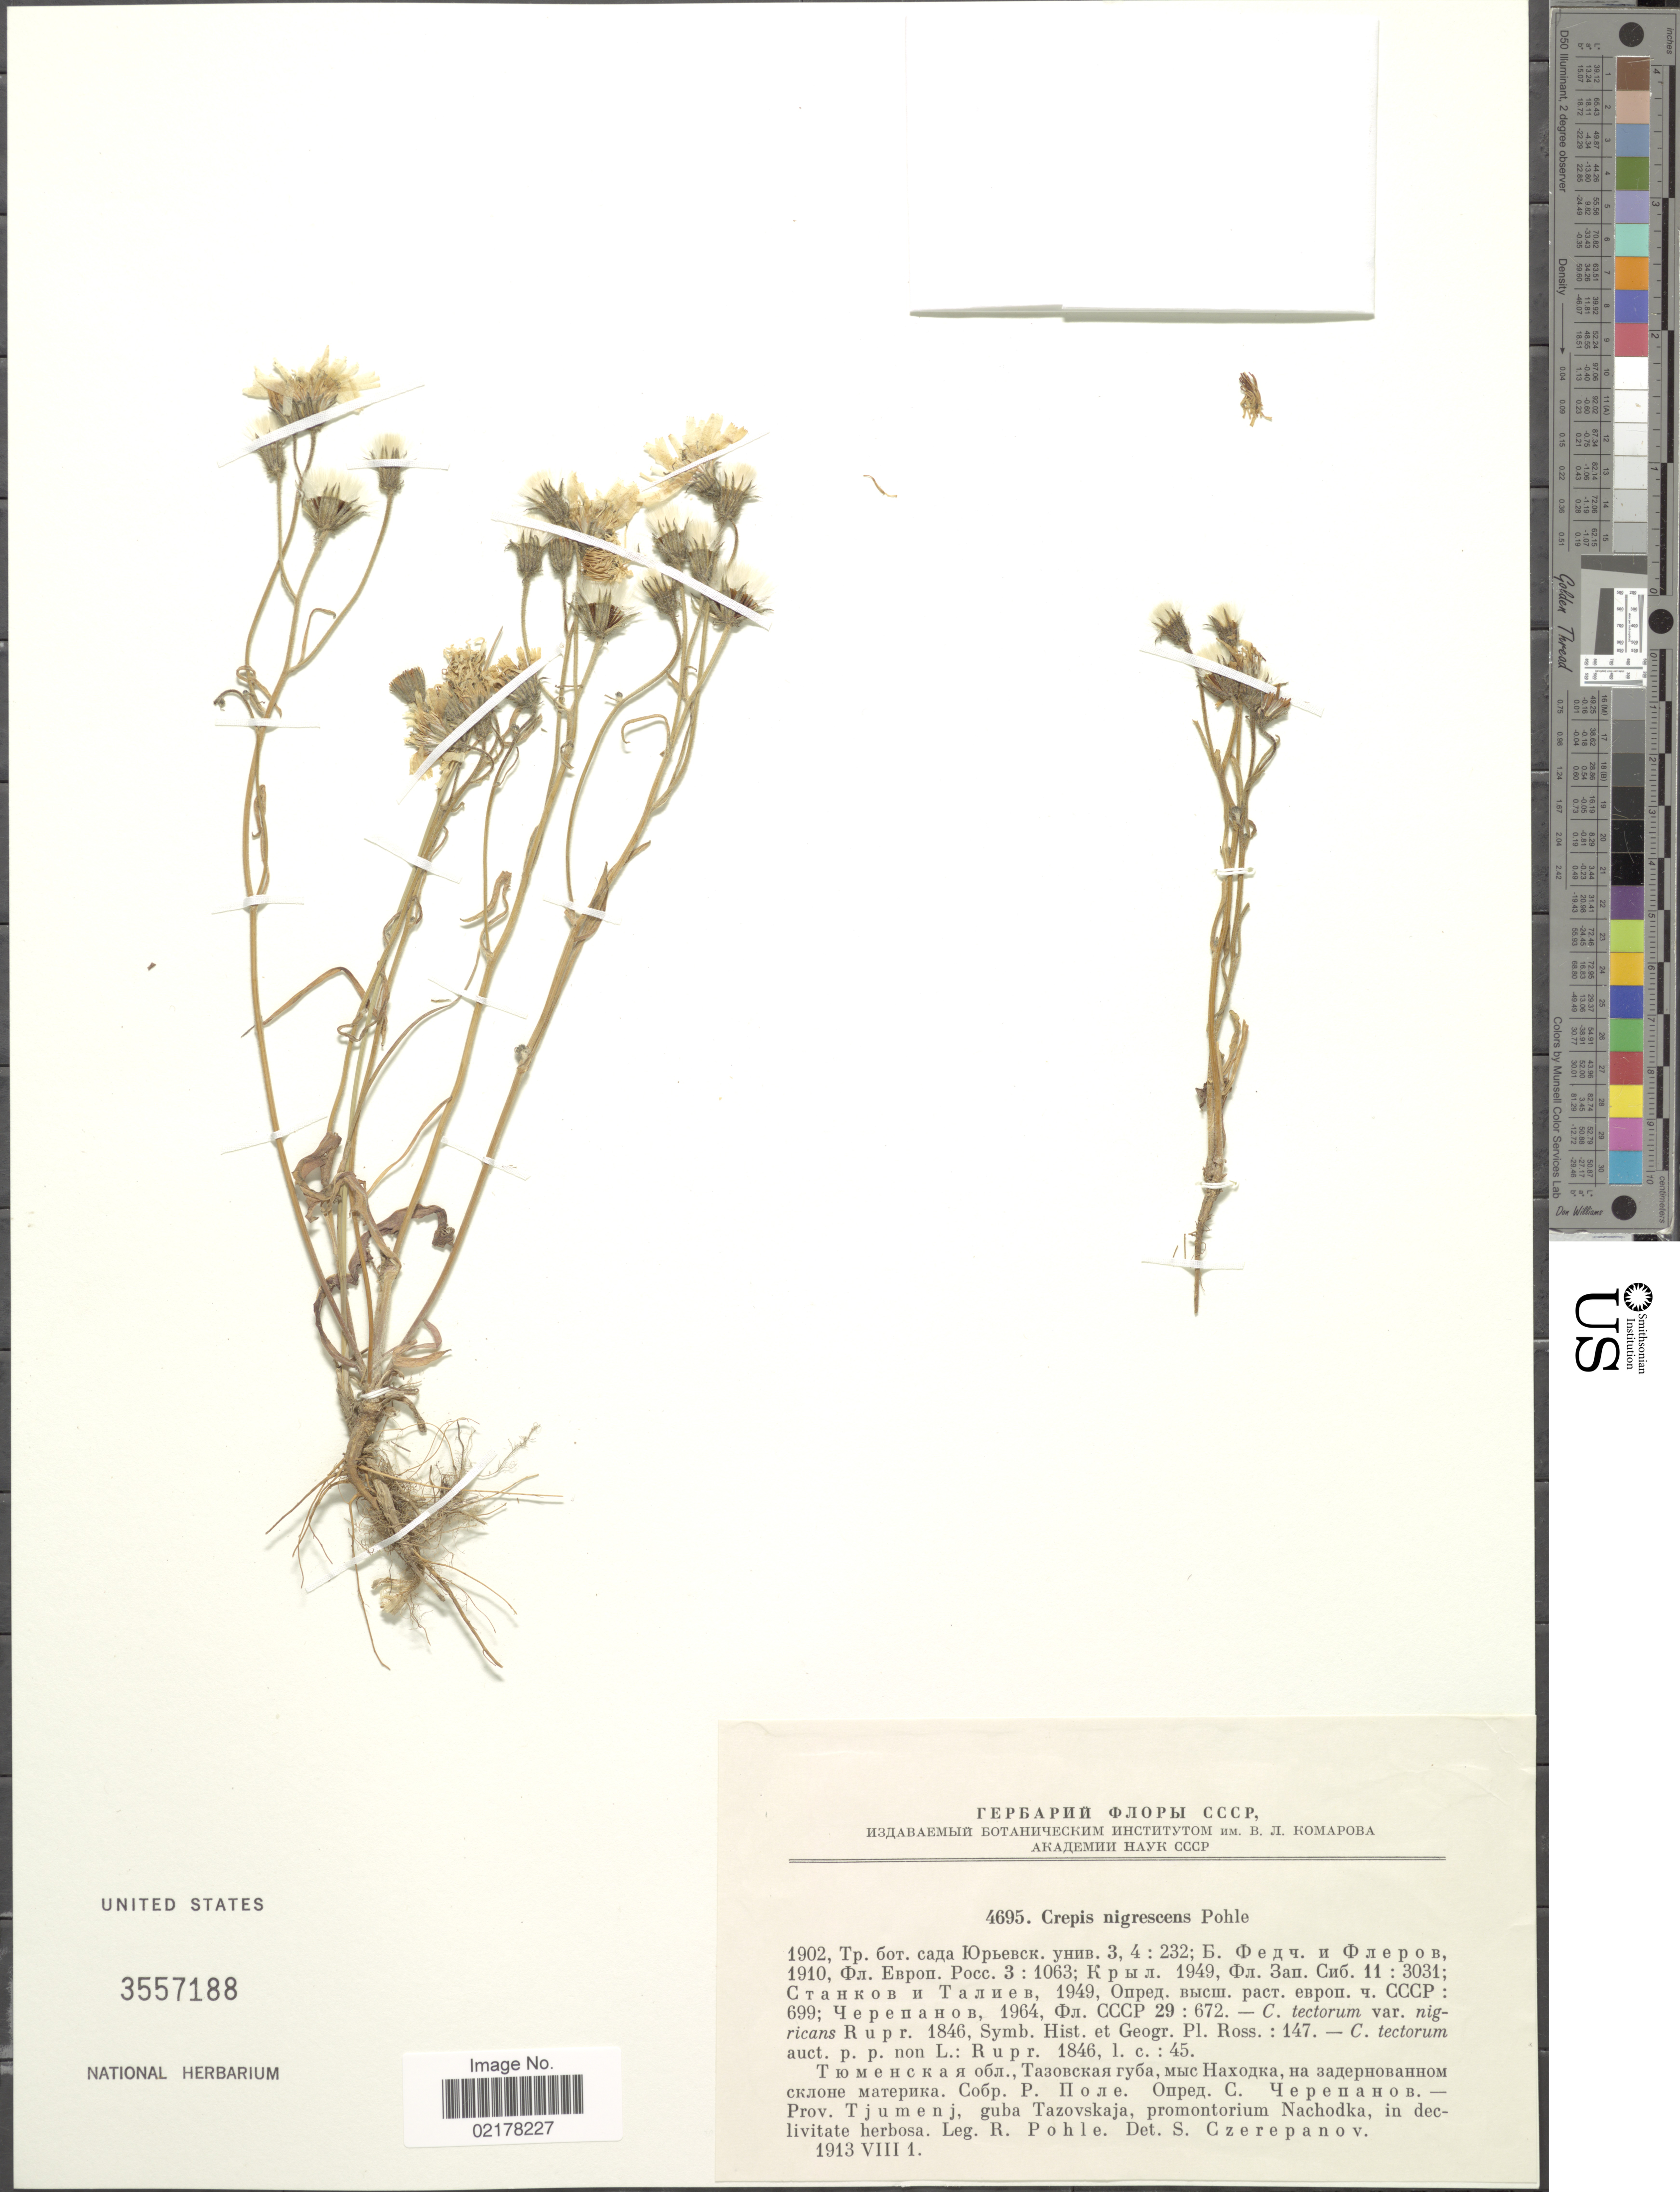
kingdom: Plantae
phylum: Tracheophyta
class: Magnoliopsida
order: Asterales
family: Asteraceae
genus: Crepis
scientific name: Crepis nigrescens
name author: Pohle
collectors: R. Pohle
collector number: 4695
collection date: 1913-08-01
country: Russian Federation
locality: Prov. Tjumenj, guba Tazovskaja, promontorium Nachodka, in decliviate herbosa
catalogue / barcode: US 3557188